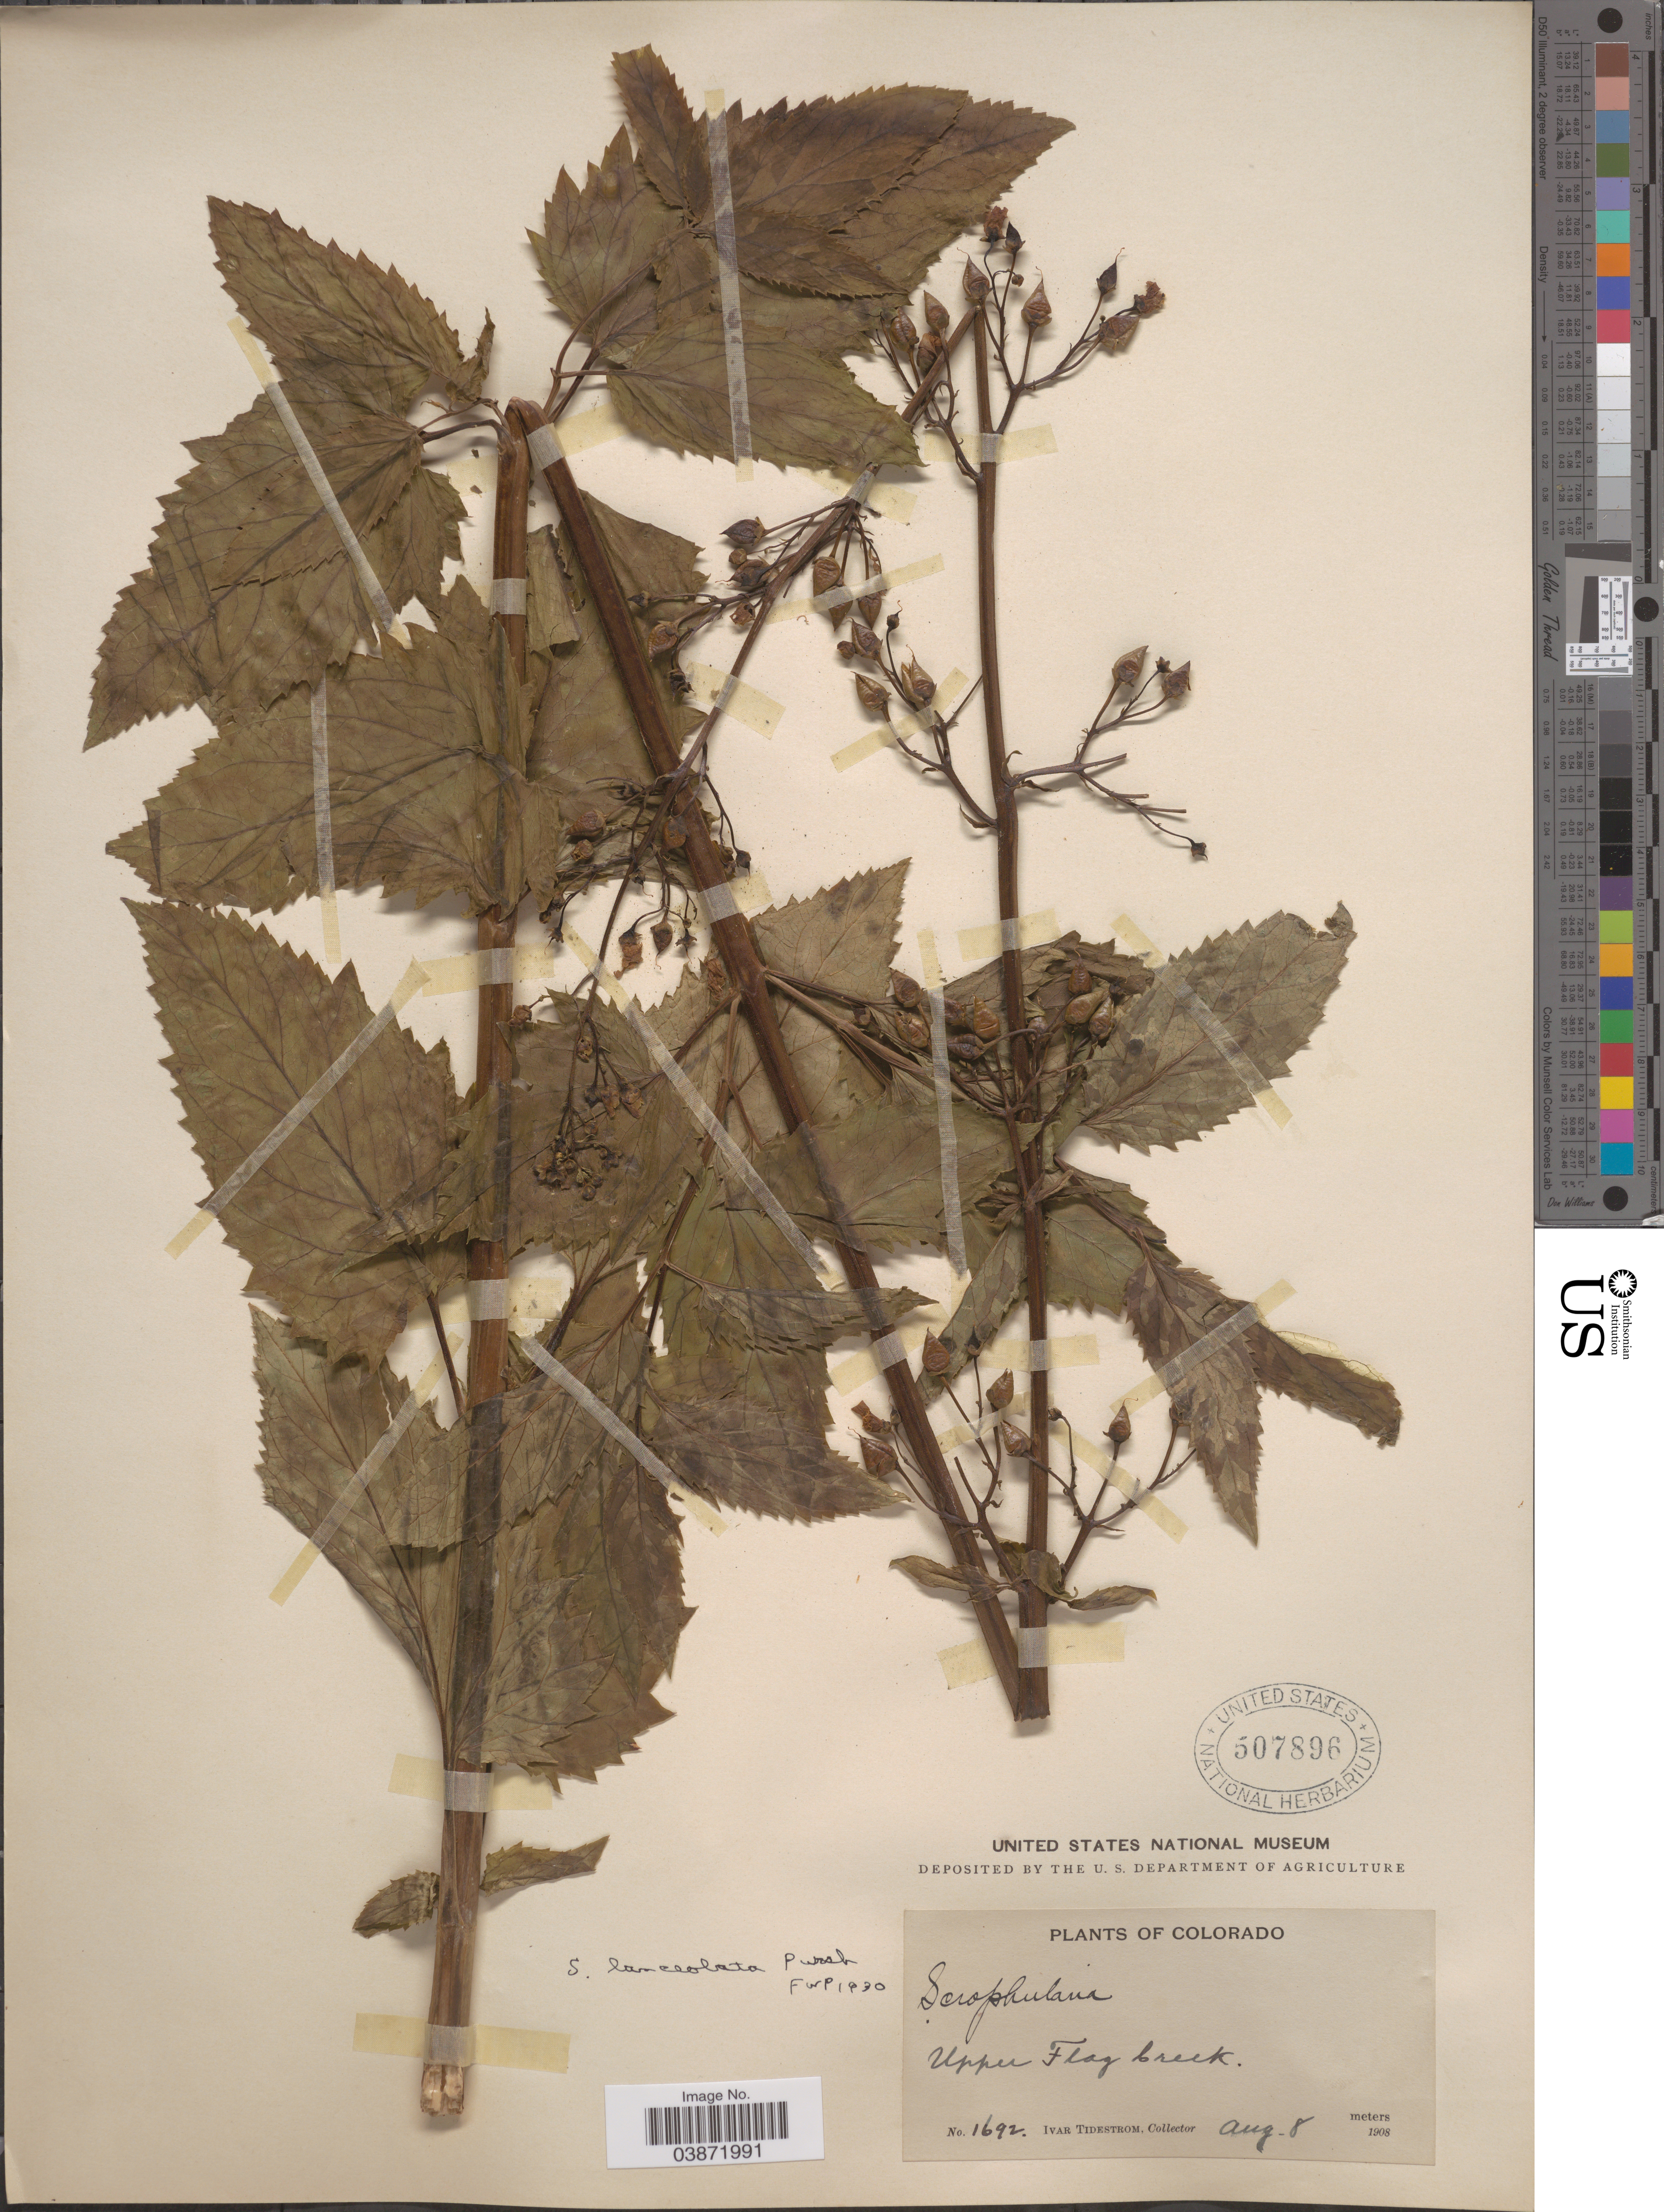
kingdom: Plantae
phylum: Tracheophyta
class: Magnoliopsida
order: Lamiales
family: Scrophulariaceae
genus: Scrophularia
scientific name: Scrophularia lanceolata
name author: Pursh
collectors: I. F. Tidestrom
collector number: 1692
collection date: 1908-08-08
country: United States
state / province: Colorado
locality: Upper Flag Creek.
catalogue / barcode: US 507896